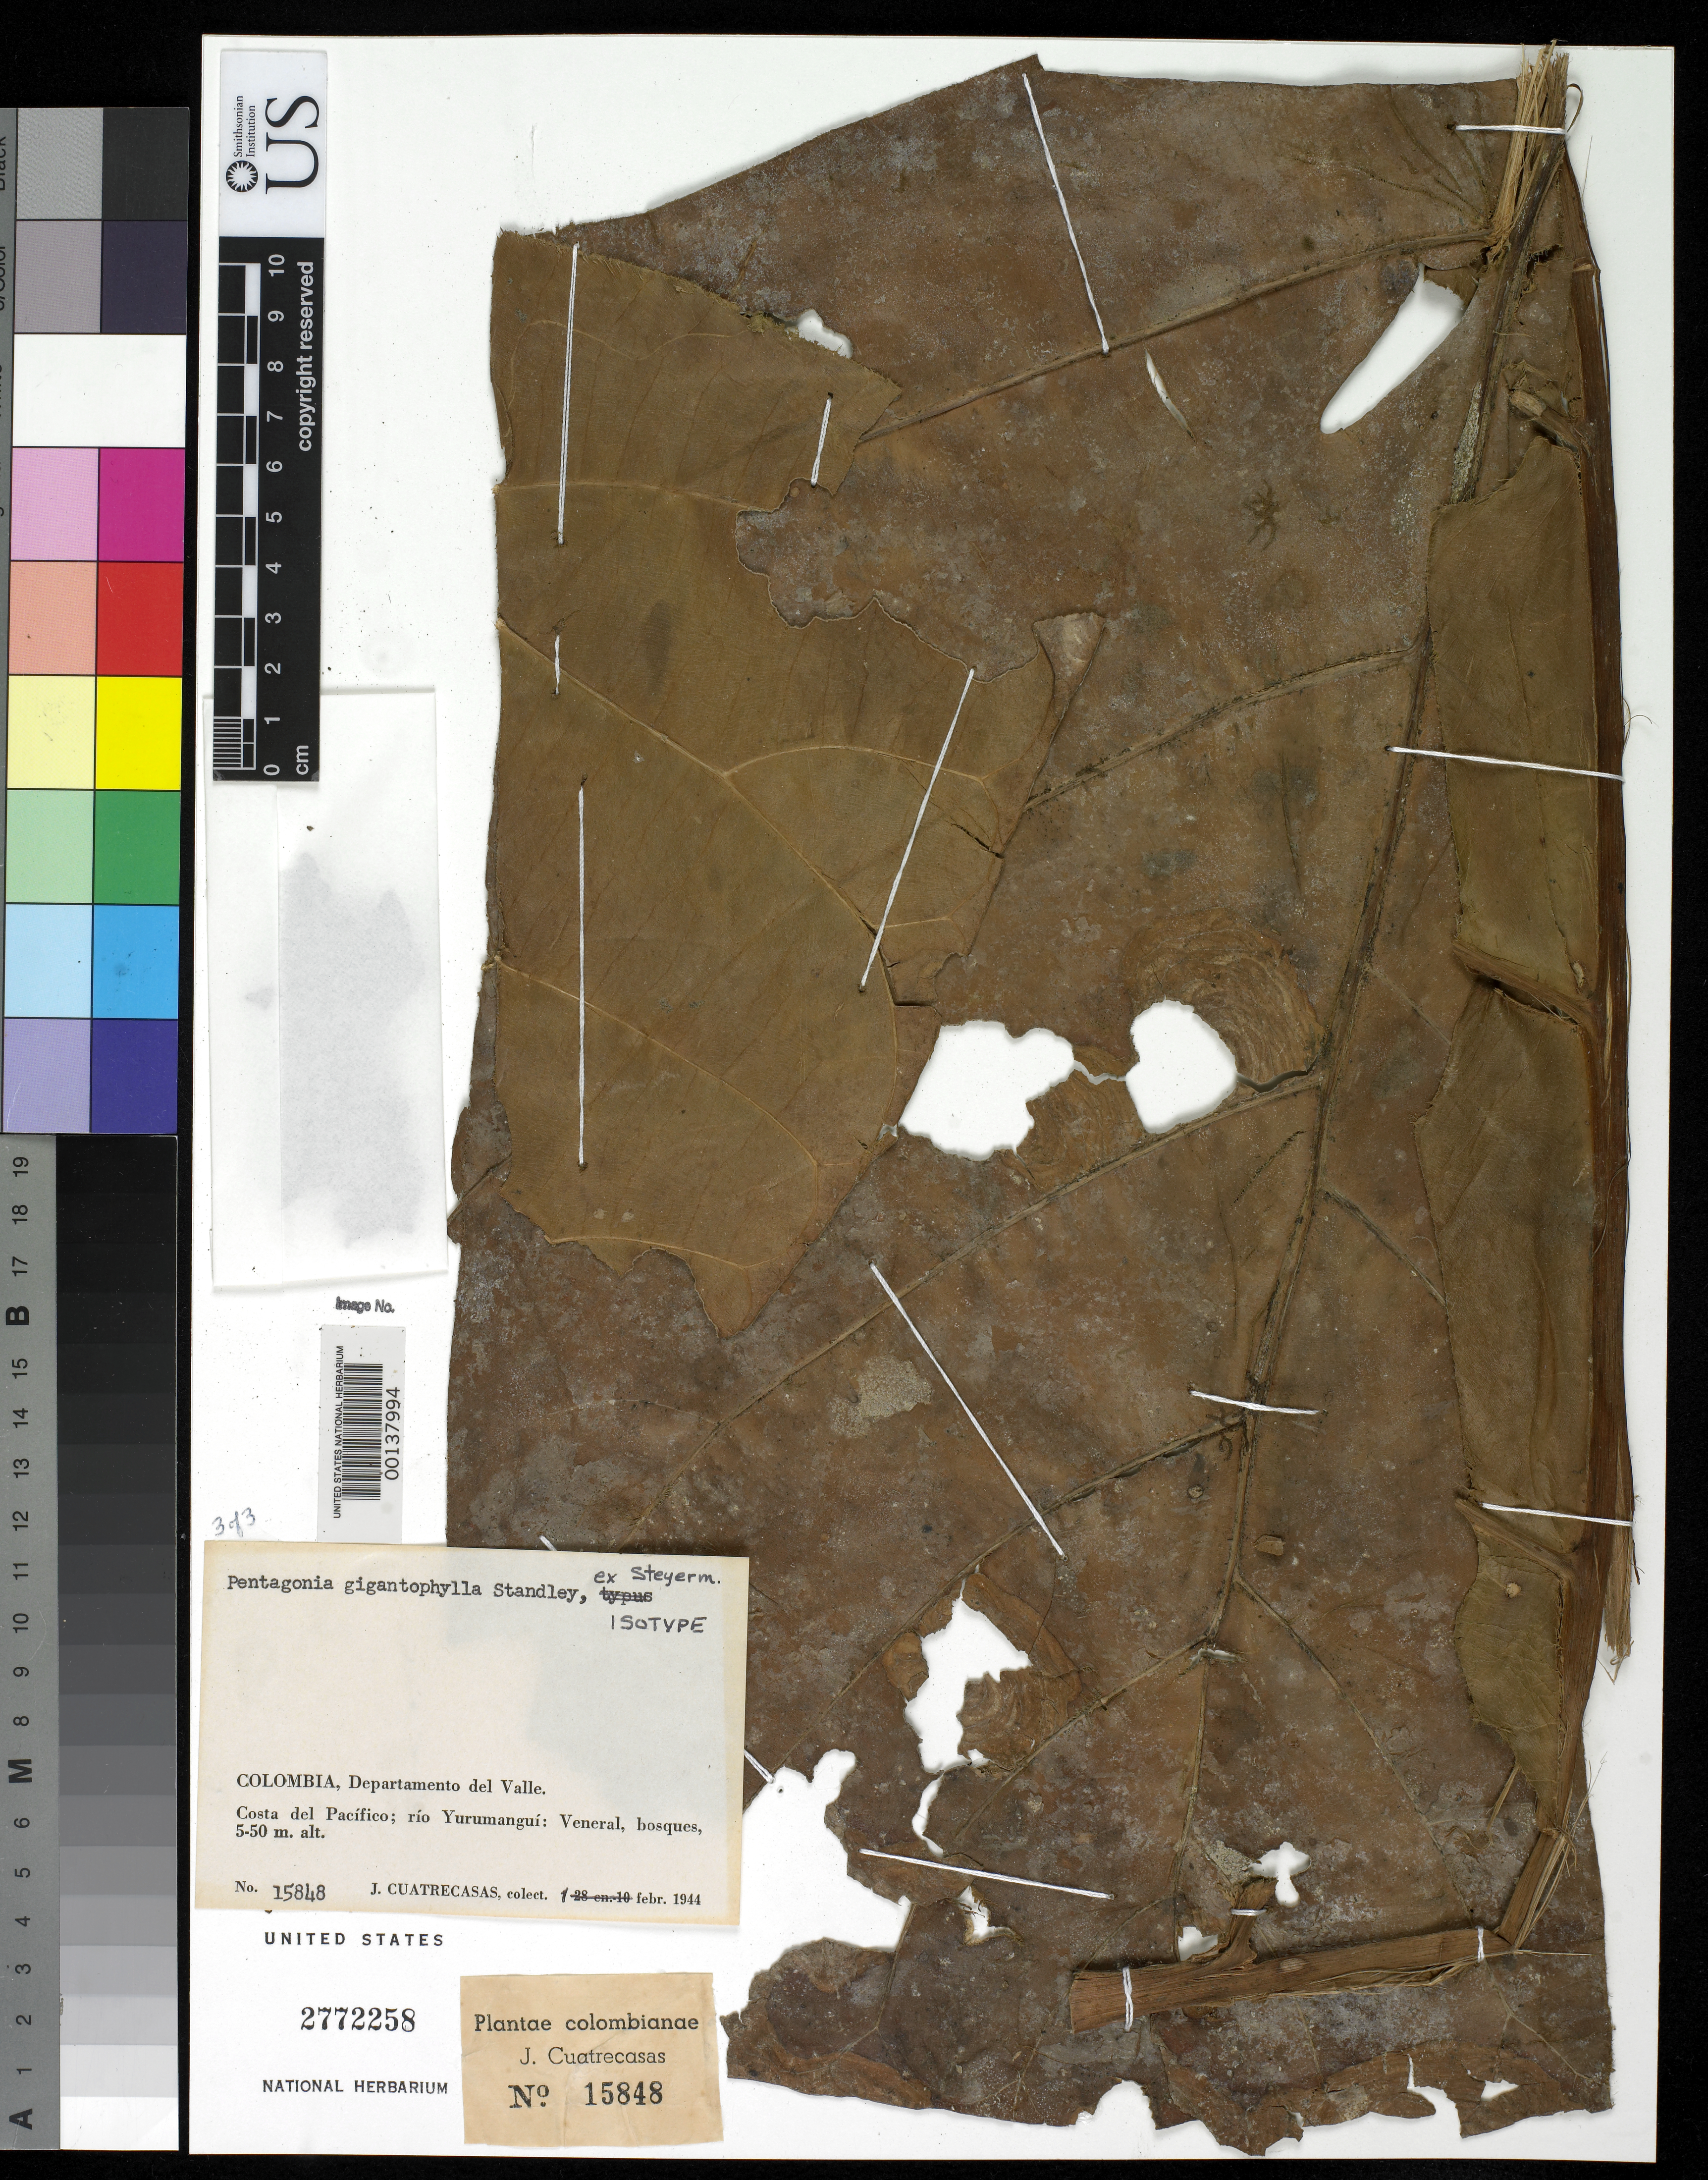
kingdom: Plantae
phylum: Tracheophyta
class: Magnoliopsida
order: Gentianales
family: Rubiaceae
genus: Pentagonia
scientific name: Pentagonia gigantophylla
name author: Standl. ex Steyerm.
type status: Isotype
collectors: J. Cuatrecasas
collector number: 15848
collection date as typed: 28 Jan 1944 to 10 Feb 194-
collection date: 1944-01-28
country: Colombia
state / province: Valle del Cauca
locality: Rio Yurumangui, Veneral.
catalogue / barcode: US 2772258